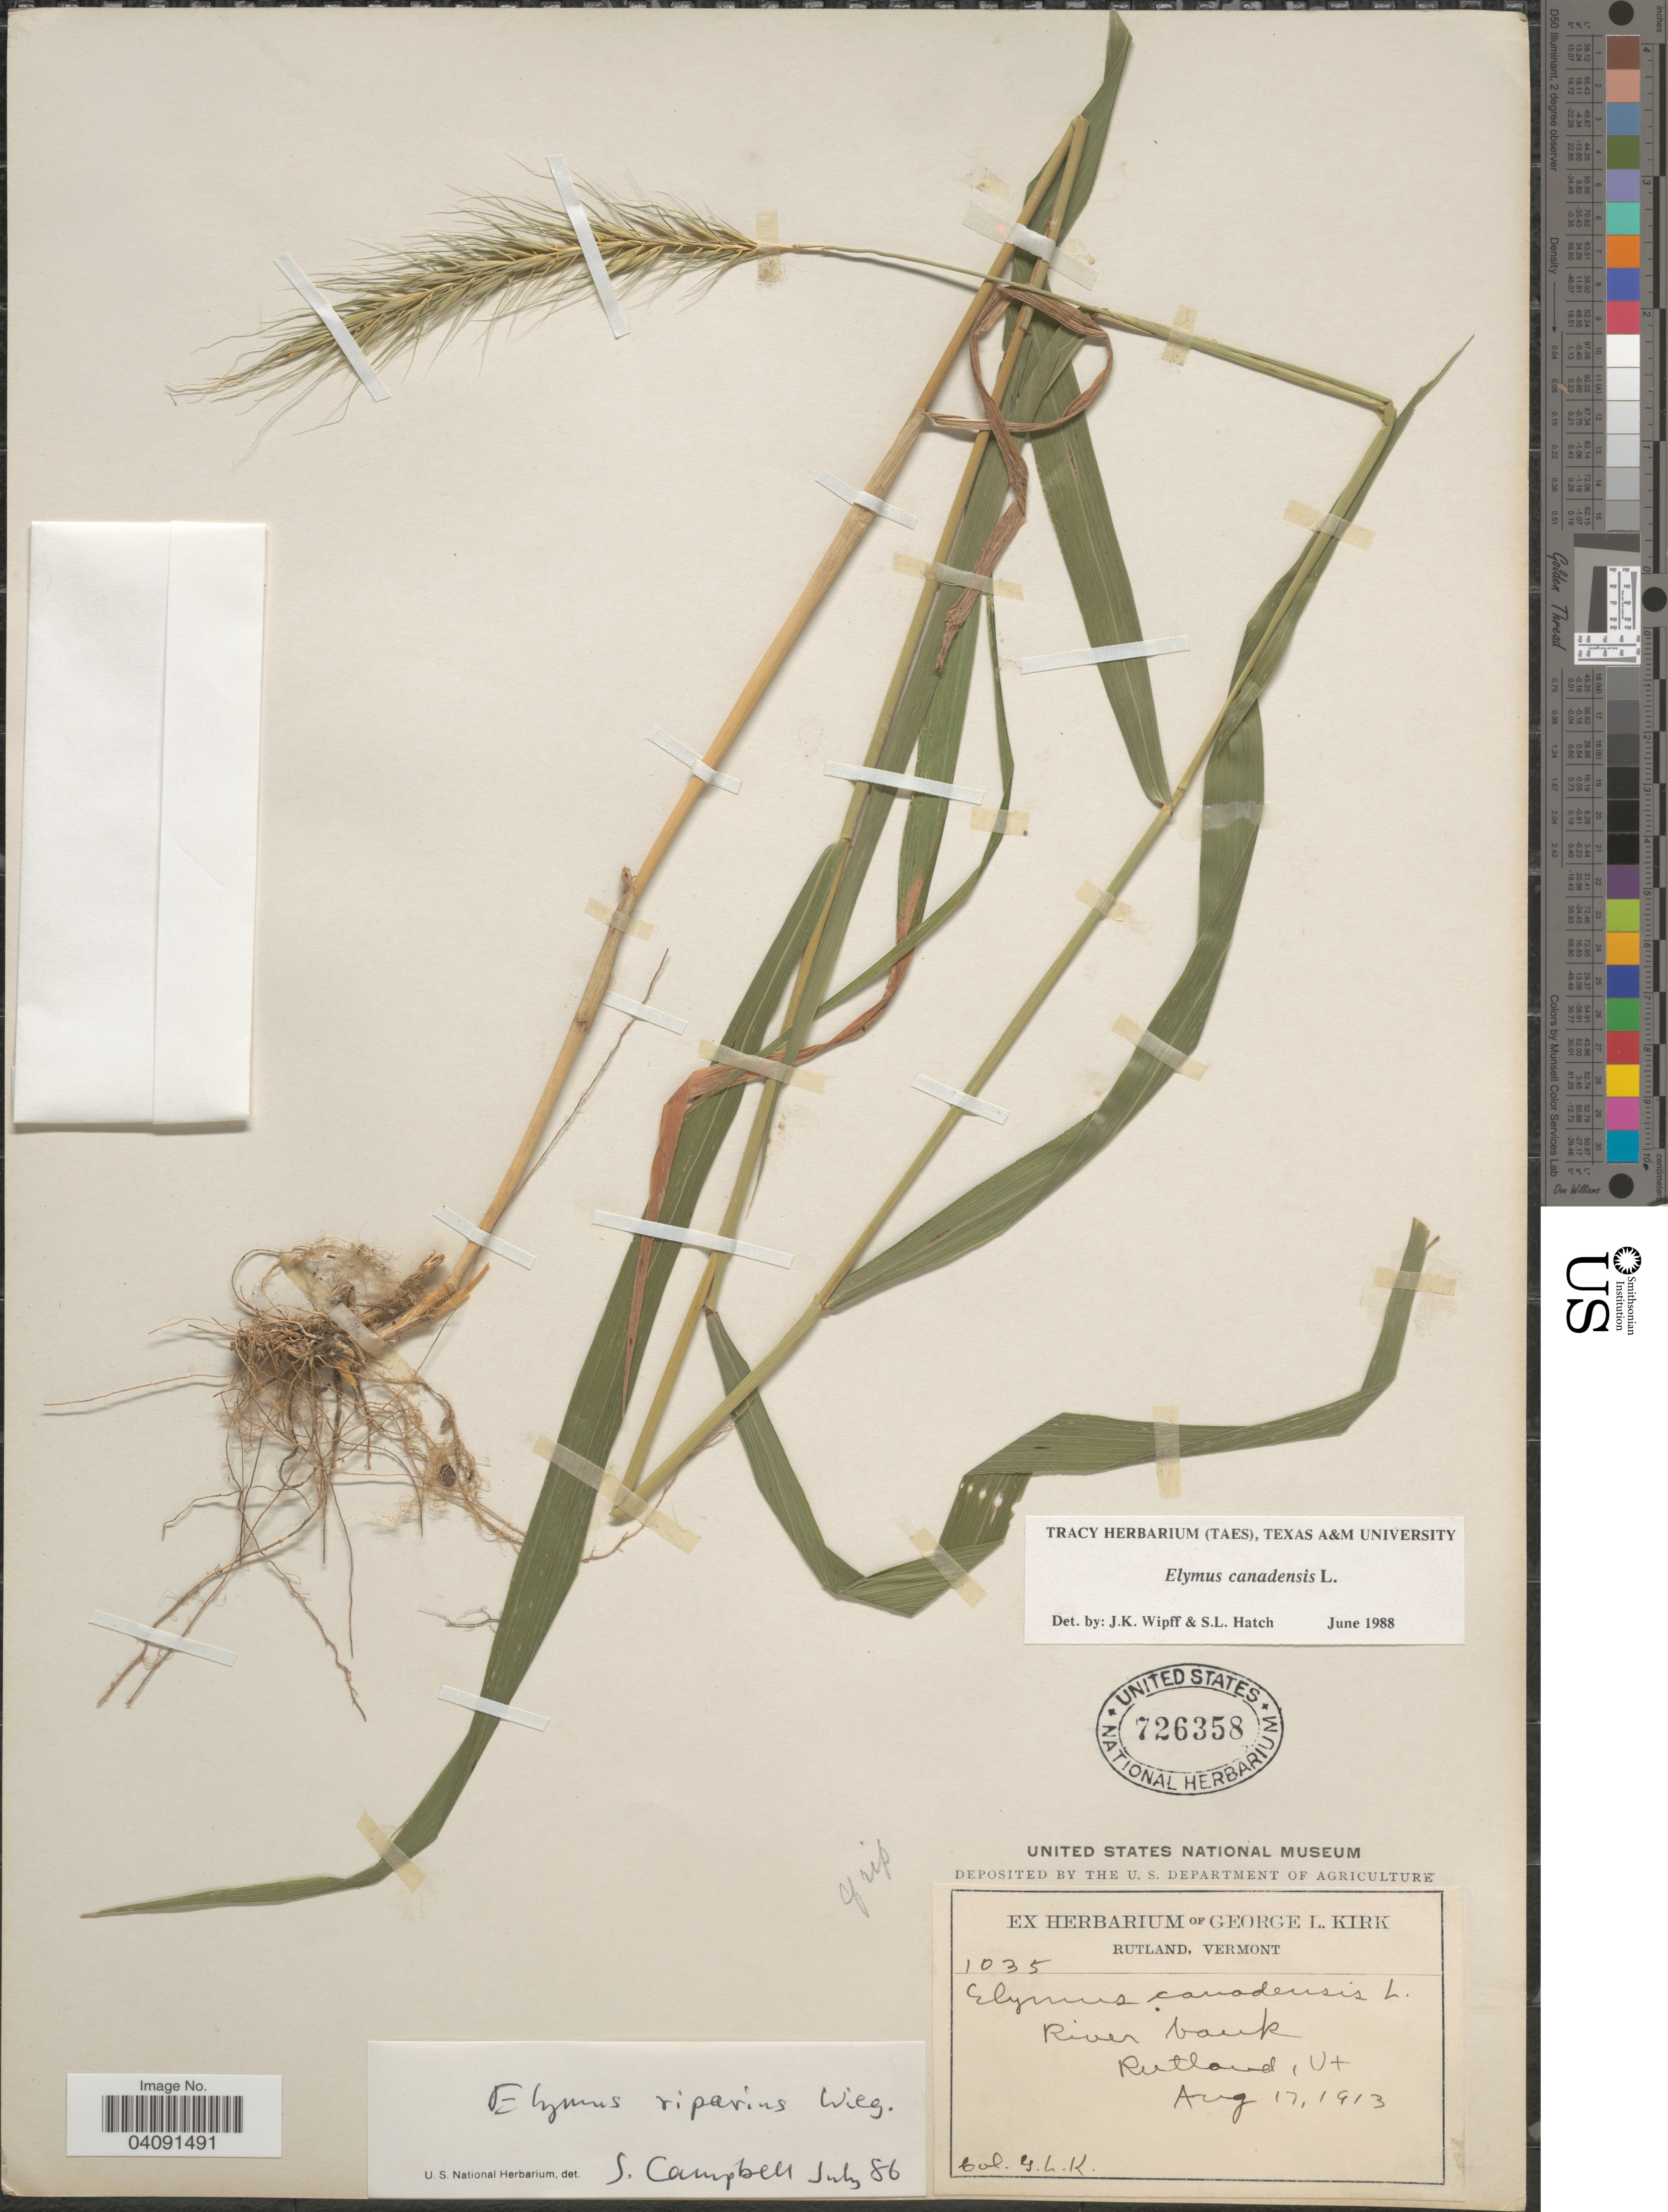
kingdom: Plantae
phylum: Tracheophyta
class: Liliopsida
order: Poales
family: Poaceae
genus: Elymus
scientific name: Elymus canadensis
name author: L.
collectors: G. Kirk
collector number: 1035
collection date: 1913-08-17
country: United States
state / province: Vermont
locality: River bank. Rutland.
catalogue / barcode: US 726358